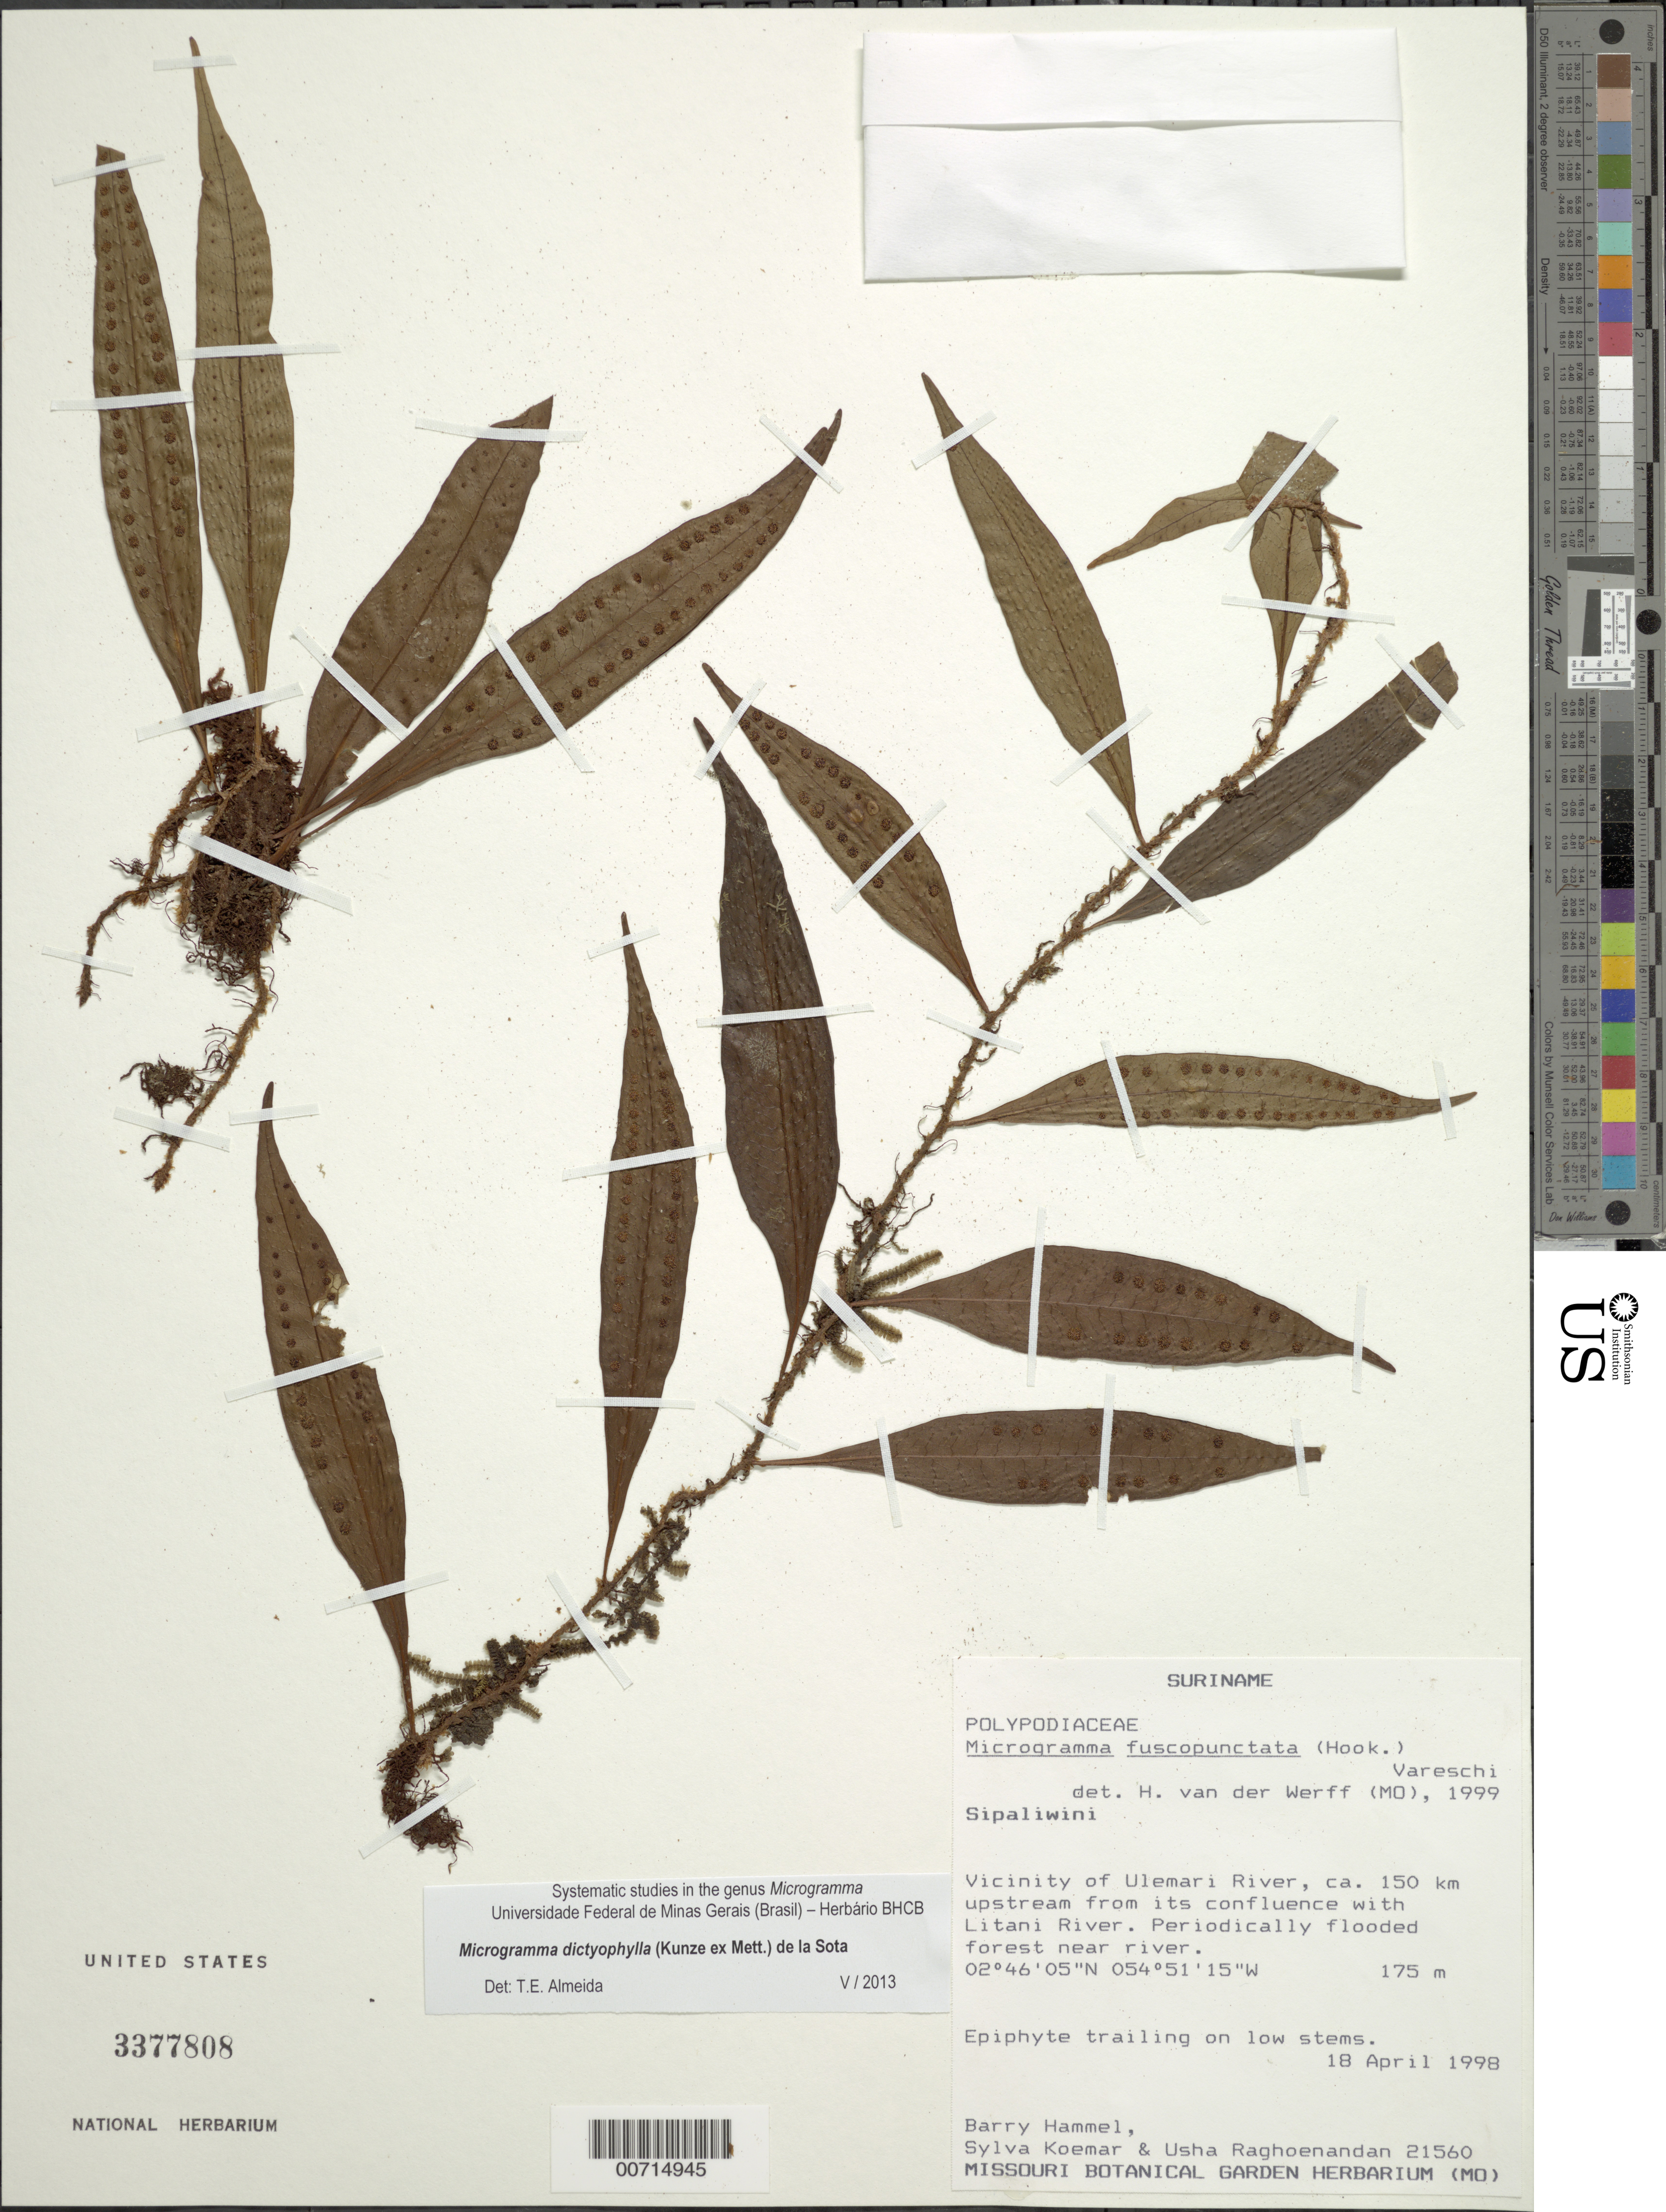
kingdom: Plantae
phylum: Tracheophyta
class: Polypodiopsida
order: Polypodiales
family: Polypodiaceae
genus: Microgramma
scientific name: Microgramma dictyophylla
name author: (Kunze ex Mett.) de la Sota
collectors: B. Hammel, S. Koemar & U. Raghoenandan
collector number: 21560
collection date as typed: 18-Apr-98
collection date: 1998-04-18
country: Suriname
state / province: Sipaliwini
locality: Ulemari R., ca. 150 km upstream from confl. with Litani R.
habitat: Periodically flooded forest near river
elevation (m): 175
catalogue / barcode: US 3377808